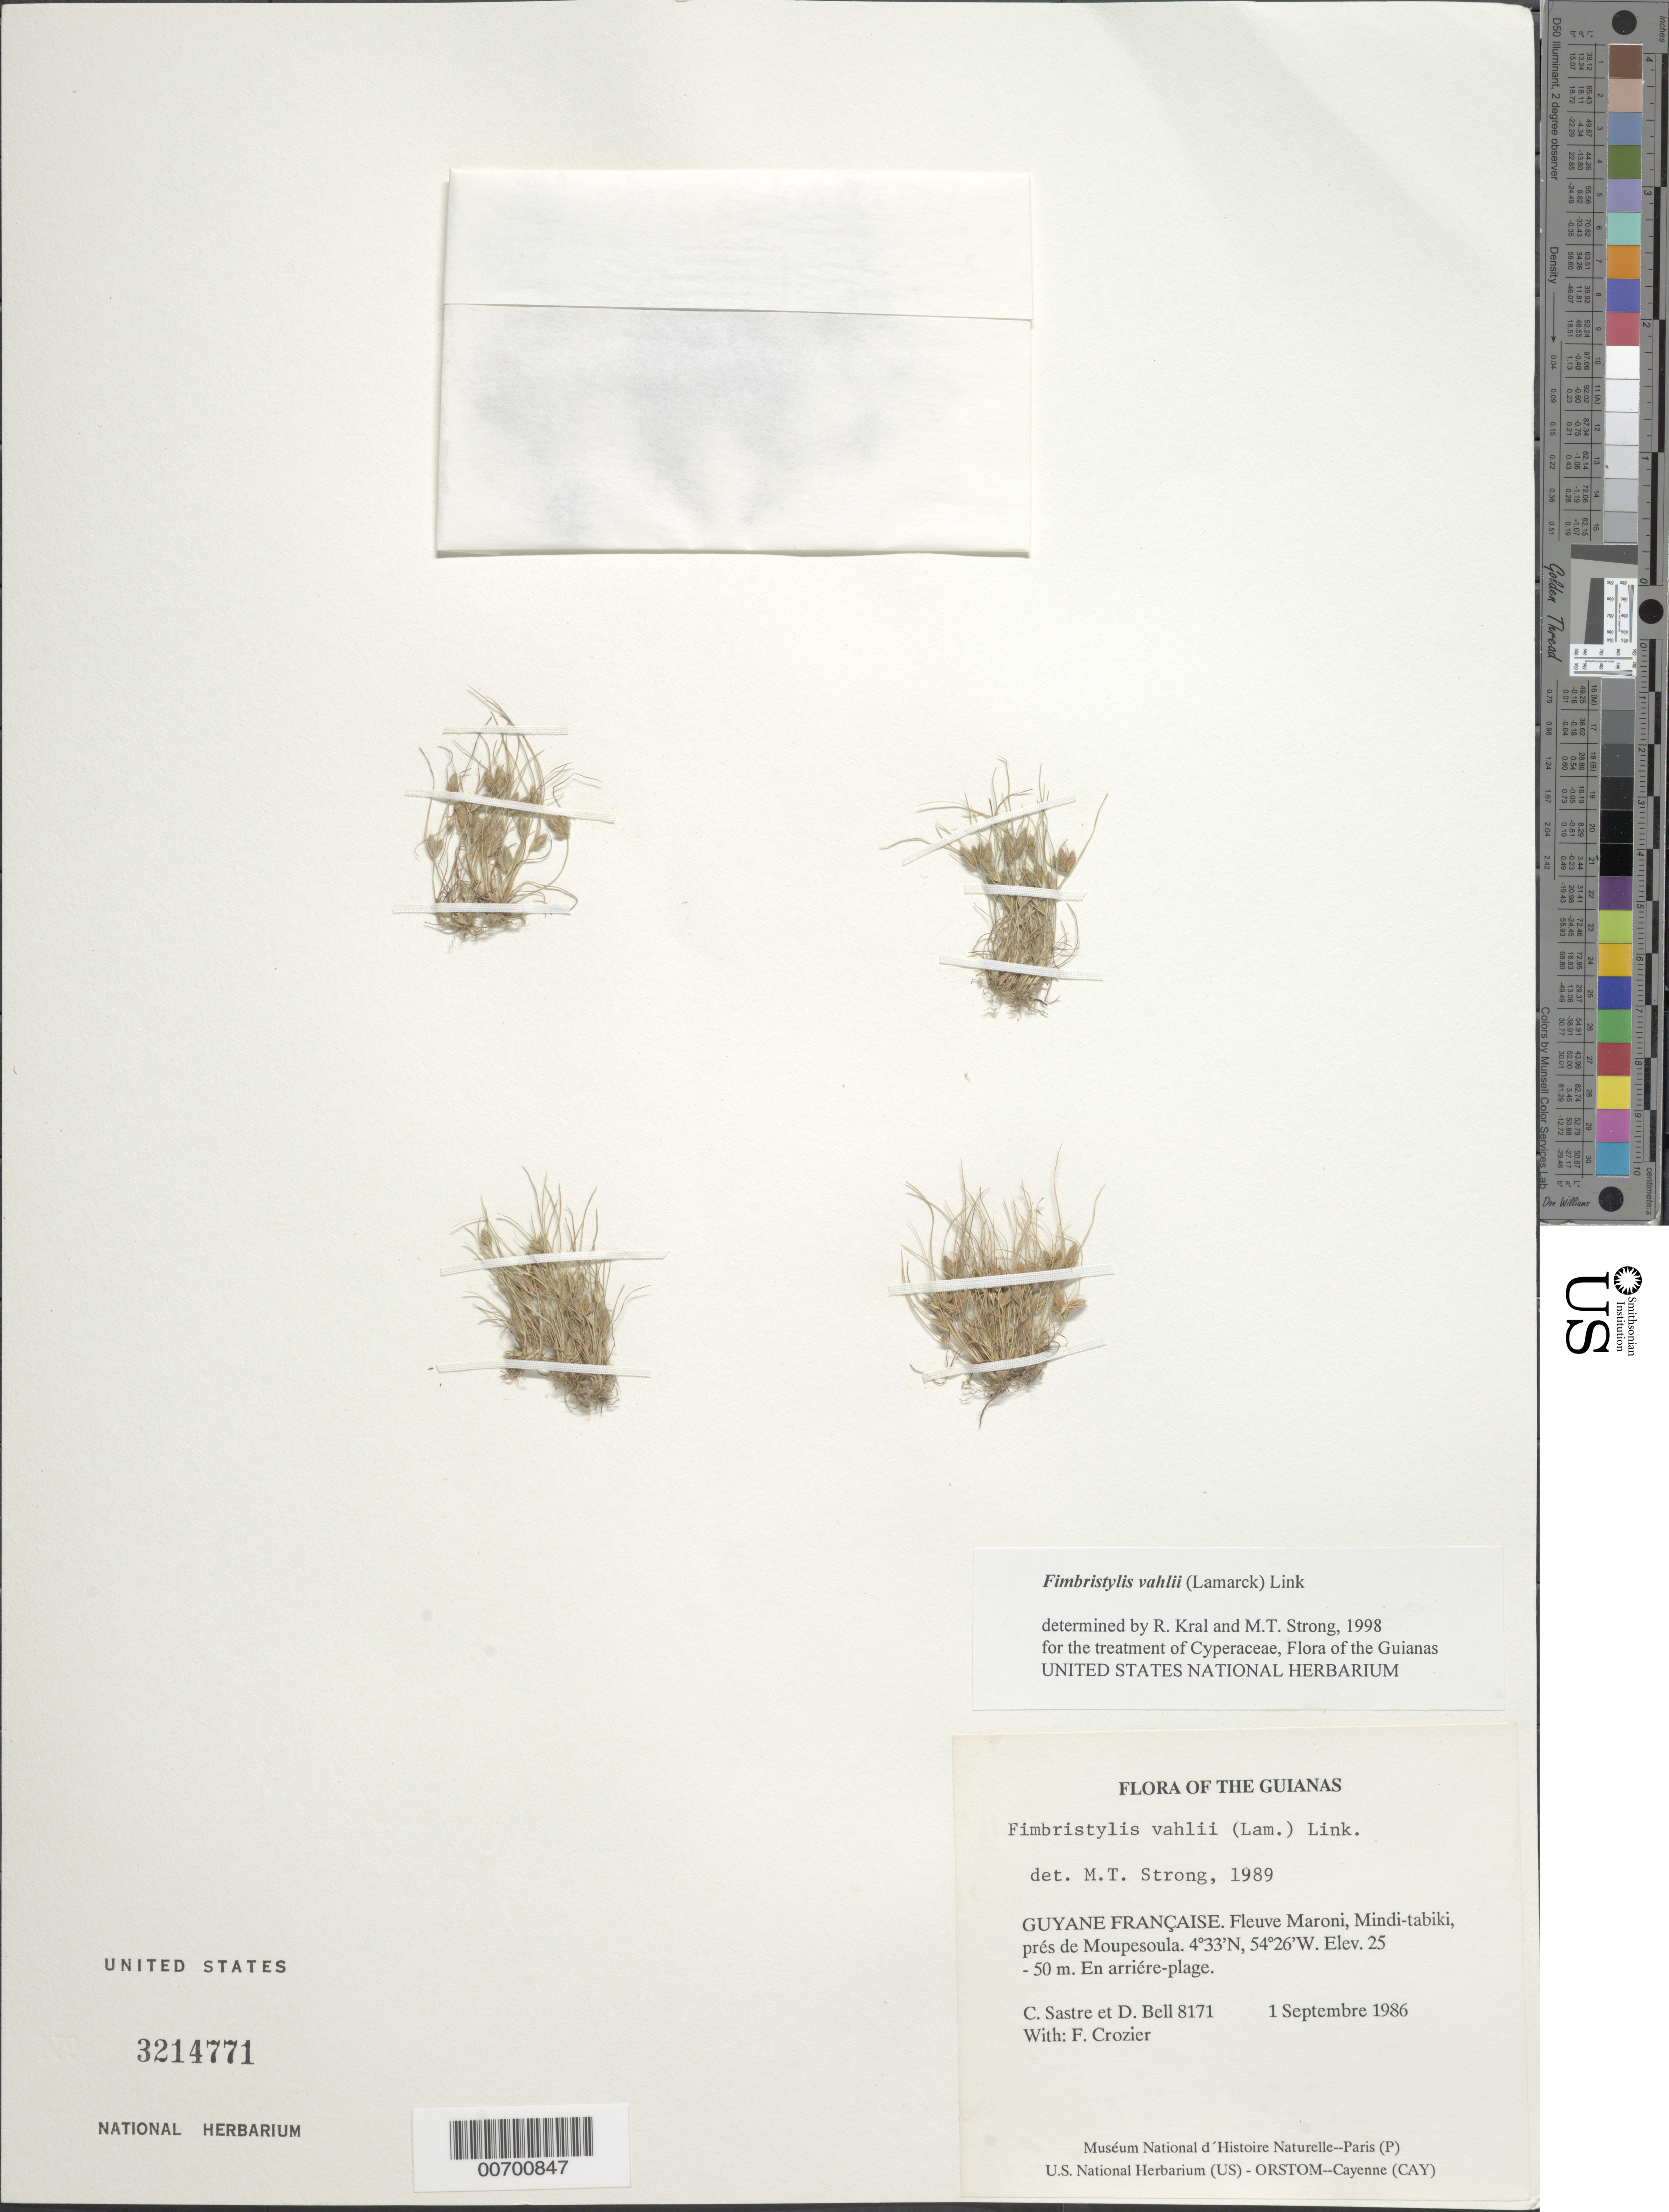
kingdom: Plantae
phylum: Tracheophyta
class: Liliopsida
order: Poales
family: Cyperaceae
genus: Fimbristylis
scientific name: Fimbristylis vahlii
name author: (Lam.) Link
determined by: Kral, R.; Strong, M. T.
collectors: C. H. L. Sastre, D. A. Bell & F. Crozier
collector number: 8171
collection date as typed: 1 September 1986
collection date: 1986-09-01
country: French Guiana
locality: Fleuve Maroni, Mindi-tabiki, prés de Moupesoula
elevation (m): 25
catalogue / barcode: US 3214771